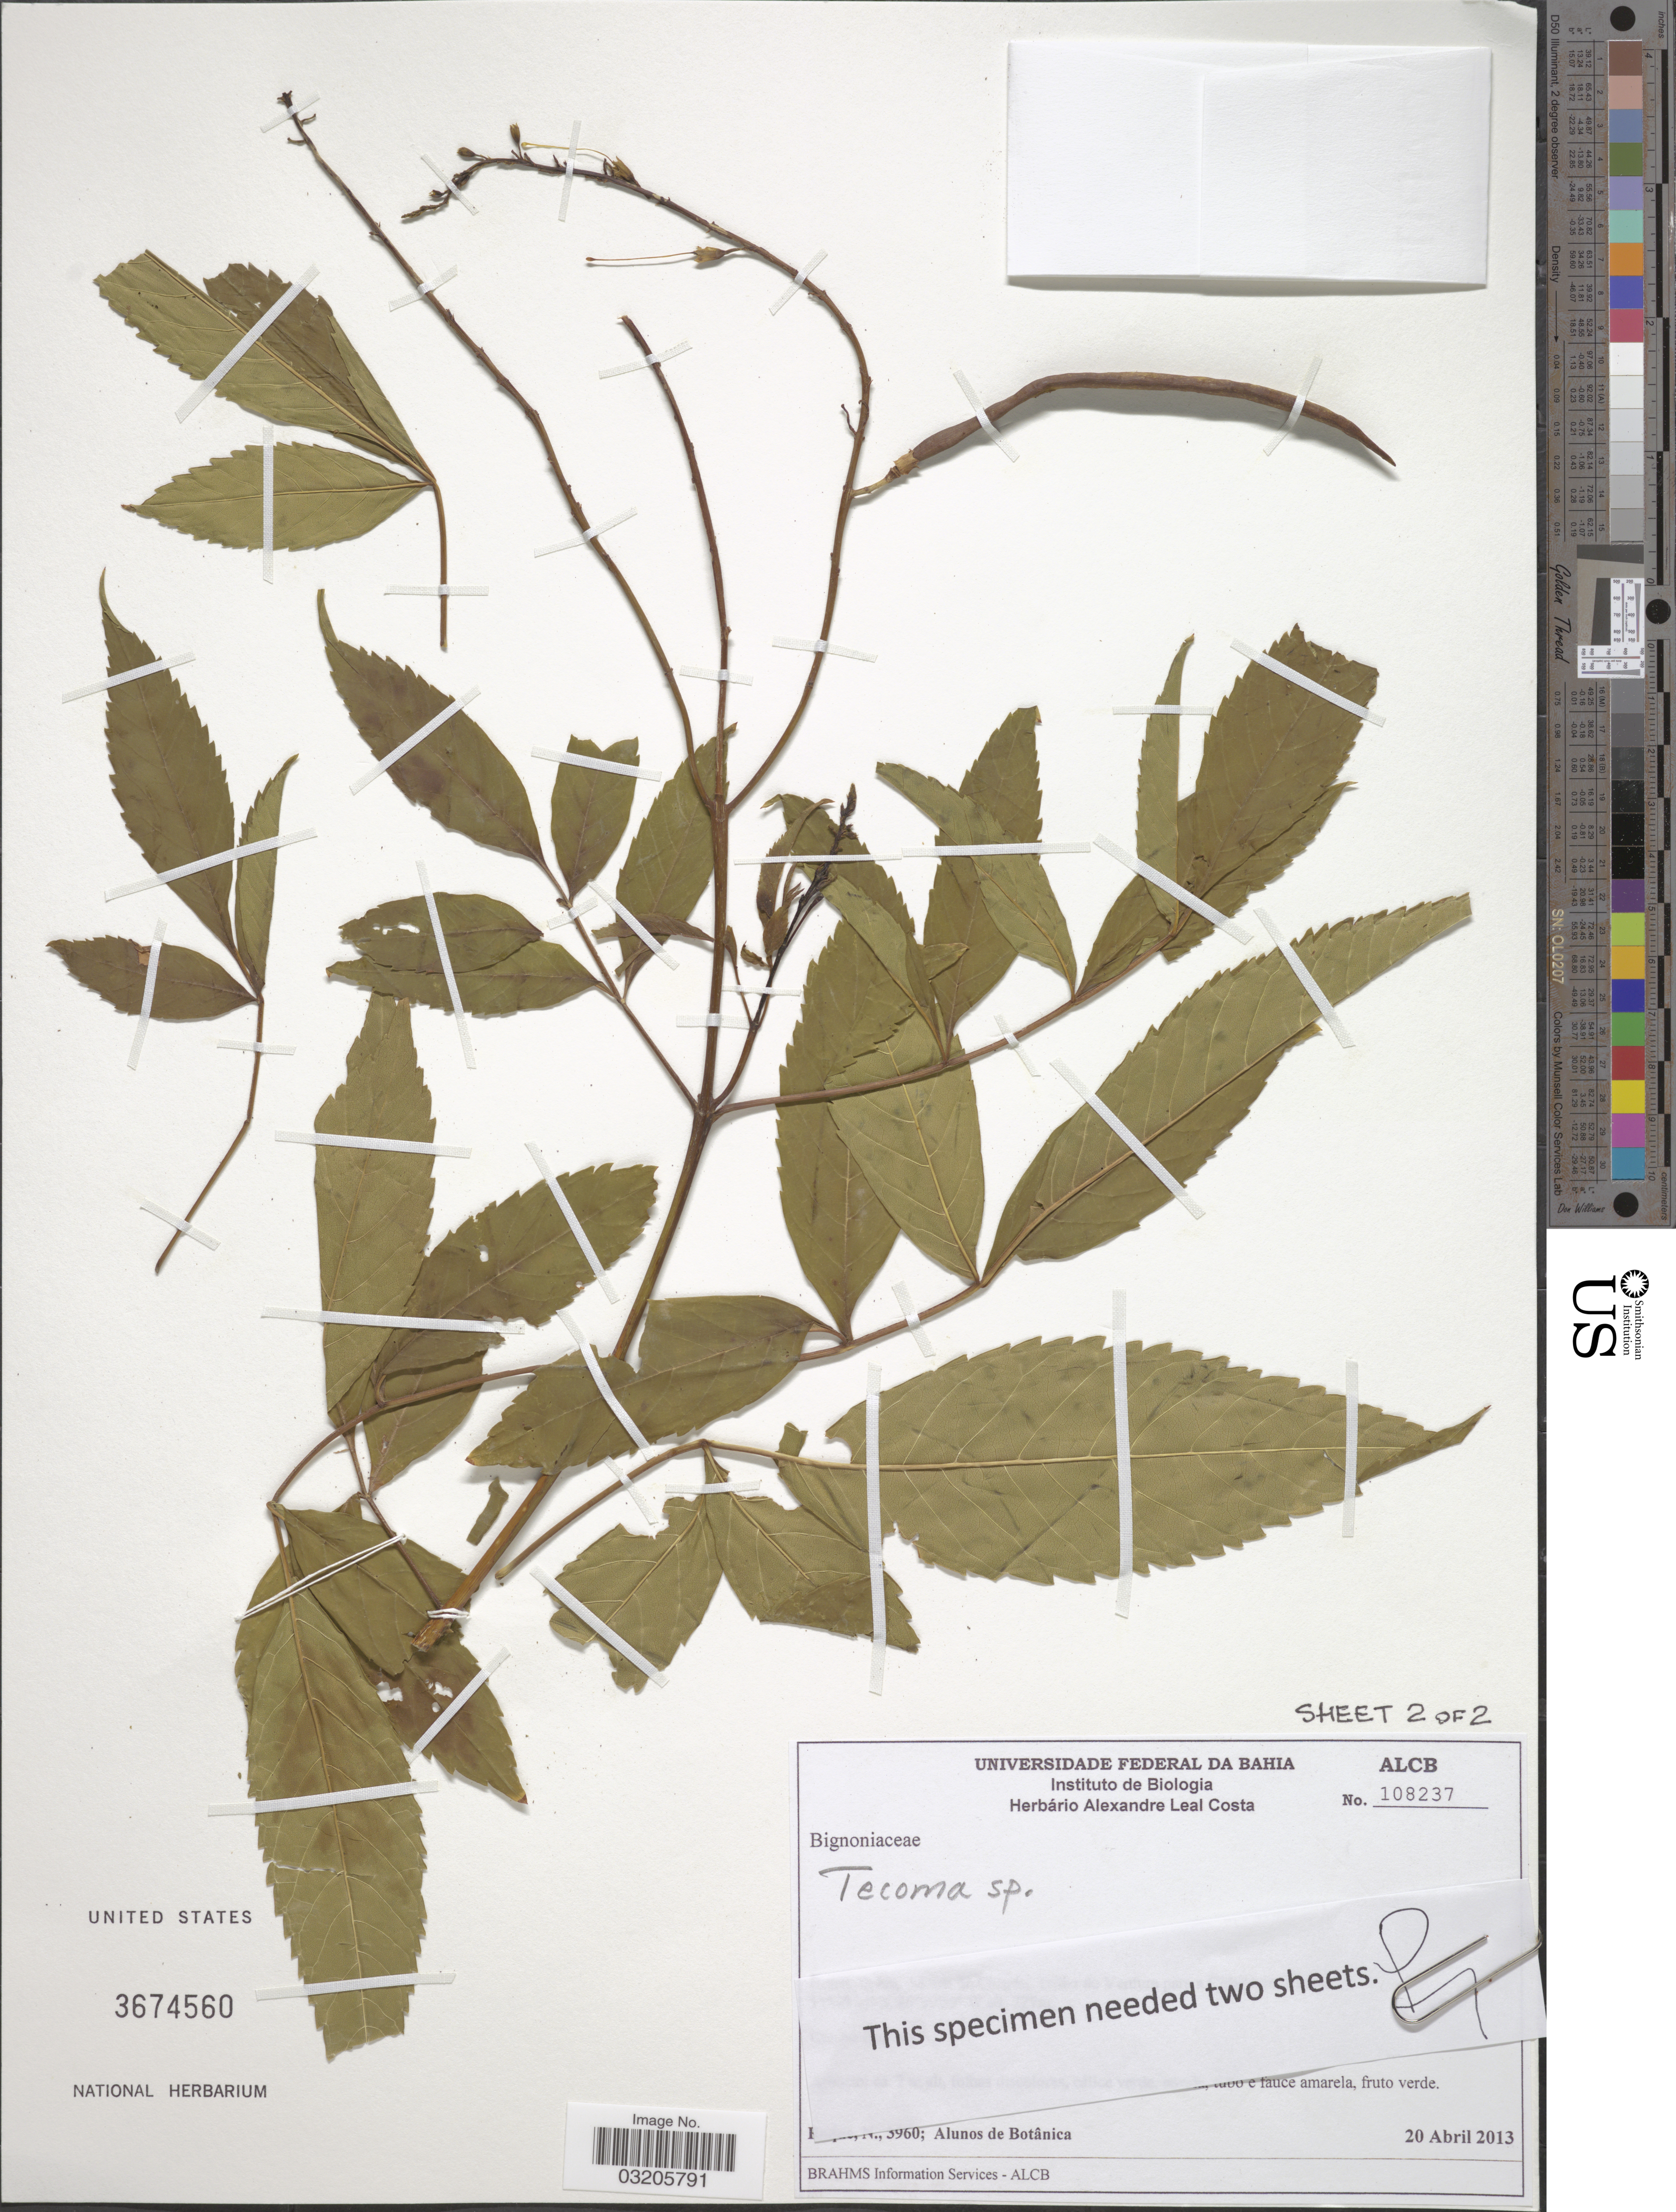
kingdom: Plantae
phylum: Tracheophyta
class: Magnoliopsida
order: Lamiales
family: Bignoniaceae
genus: Tecoma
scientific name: Tecoma sp.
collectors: N. Roque & Alunos de Botânica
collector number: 3960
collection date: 2013-04-20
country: Brazil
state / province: Bahia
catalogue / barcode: US 3674560